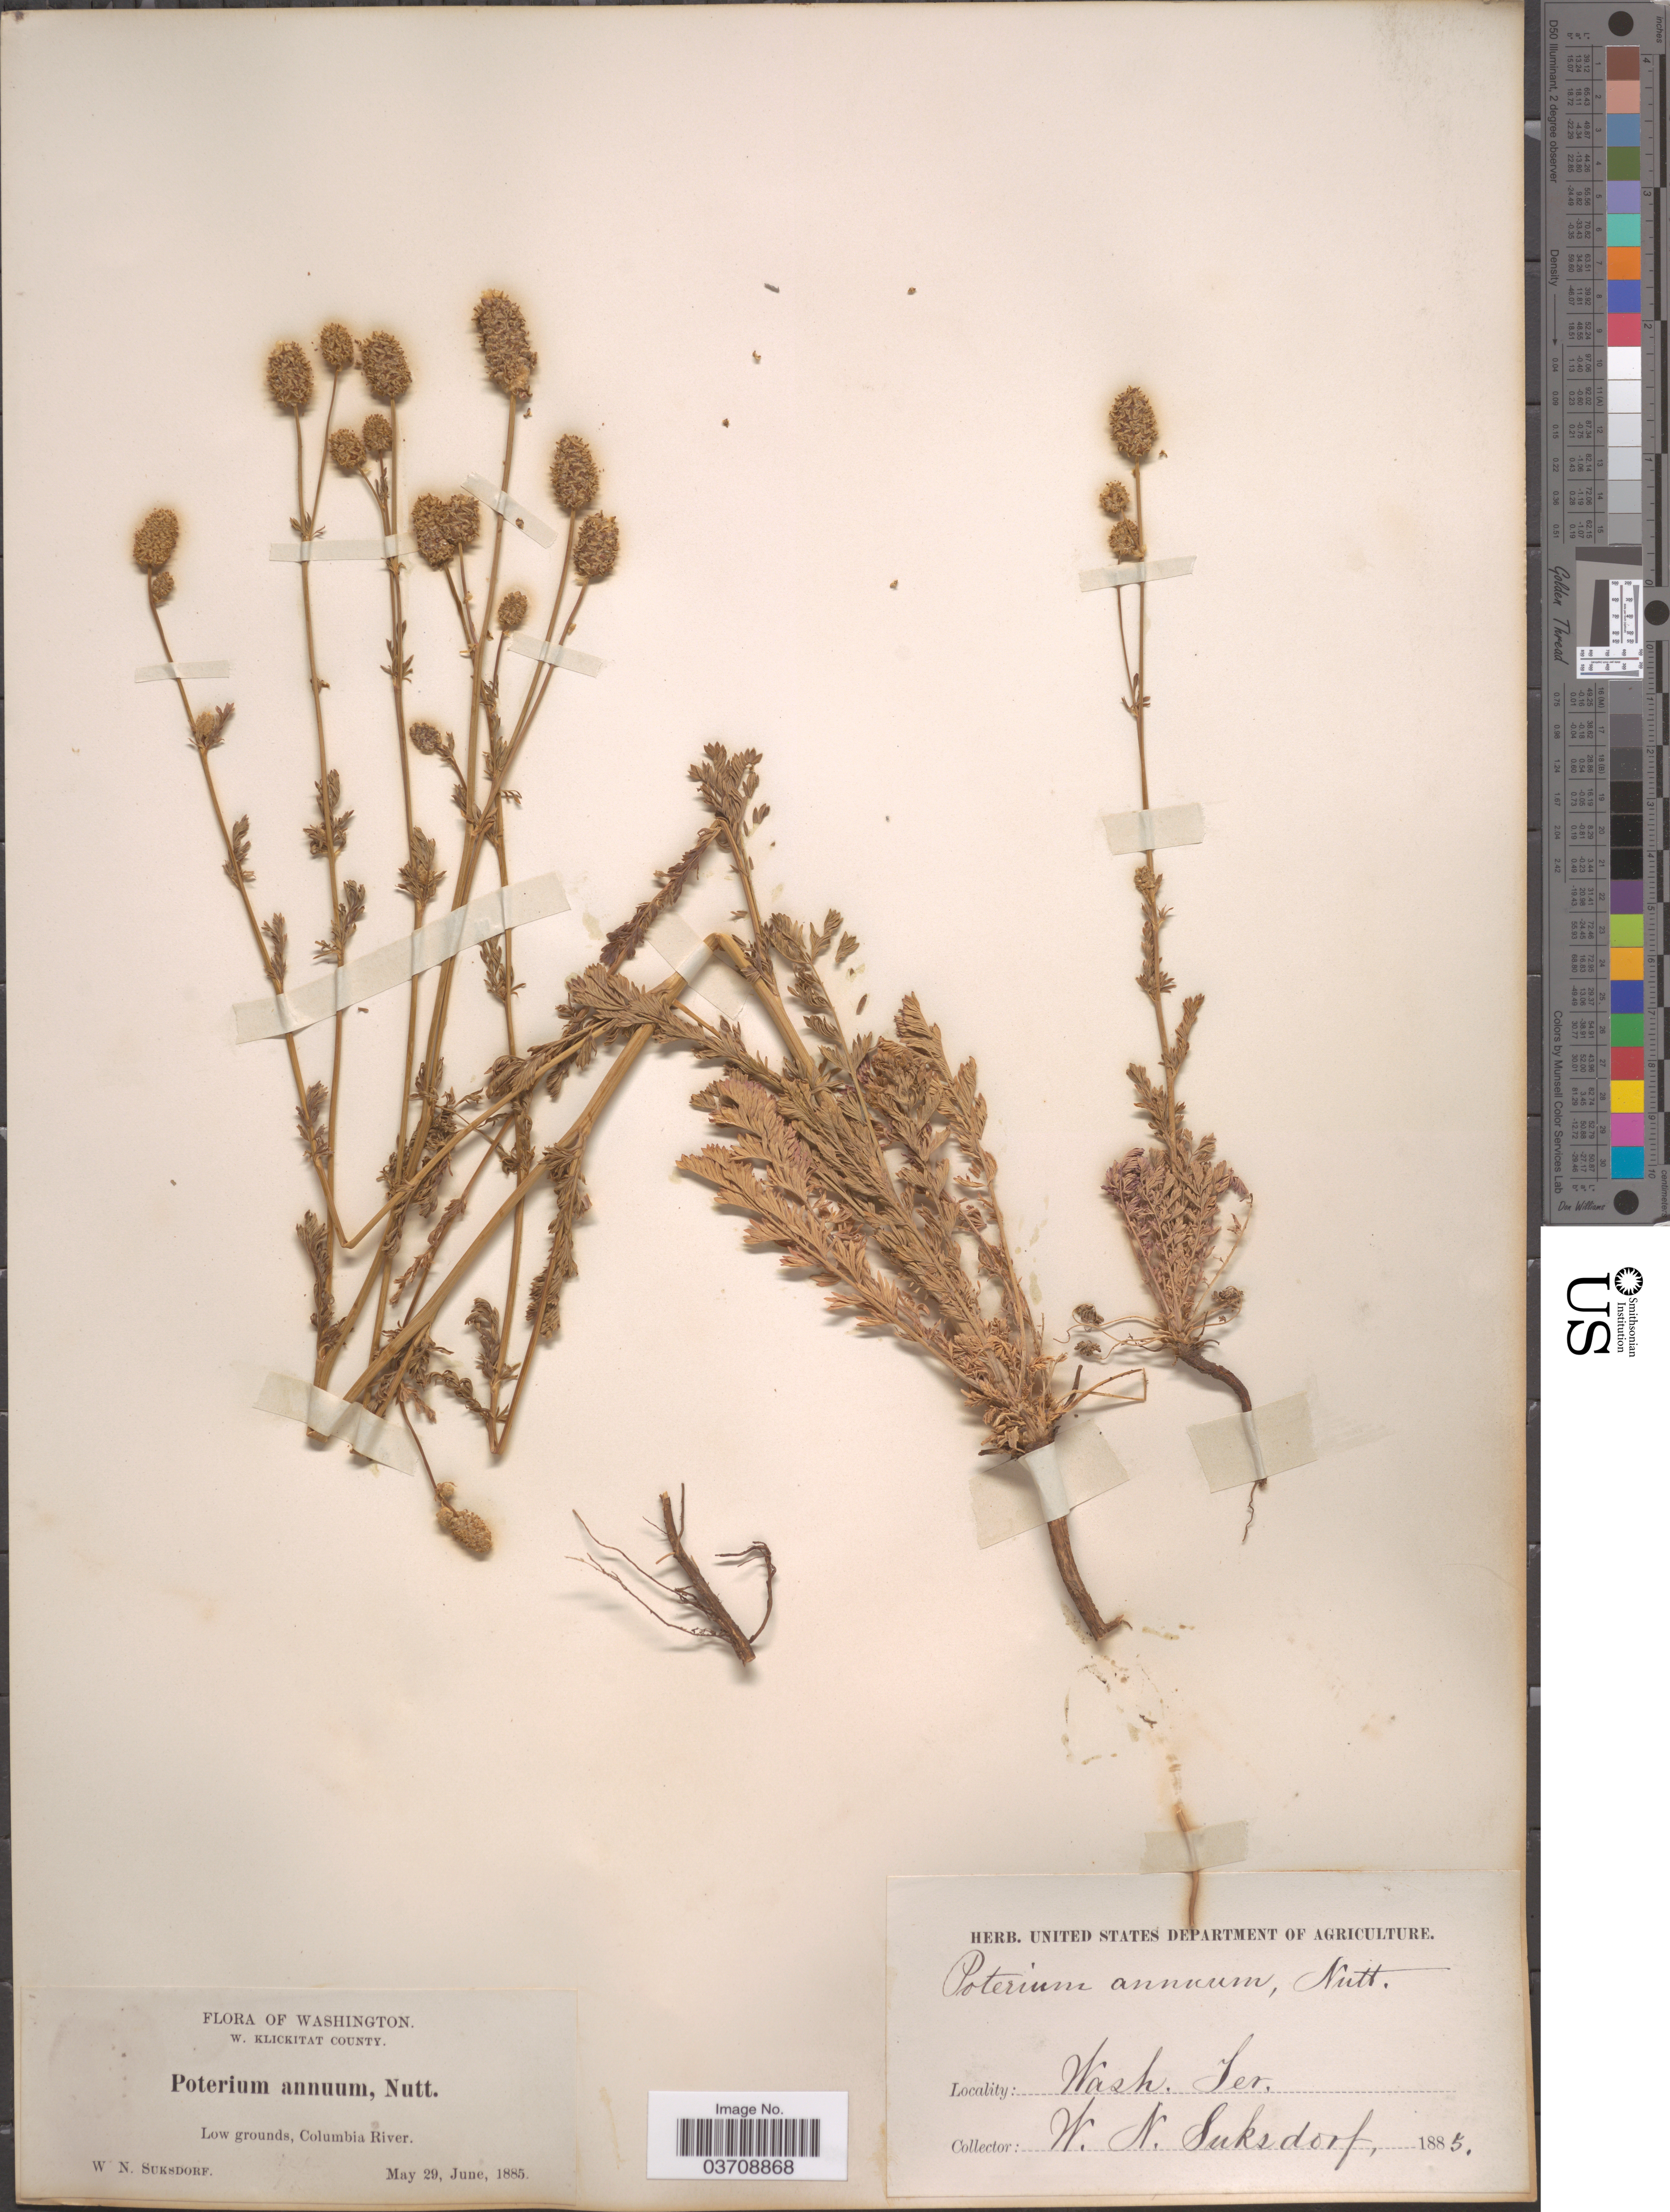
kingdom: Plantae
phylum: Tracheophyta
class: Magnoliopsida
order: Rosales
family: Rosaceae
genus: Sanguisorba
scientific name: Sanguisorba occidentalis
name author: Nutt.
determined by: Strong, Mark T., (BOT), Smithsonian Institution - National Museum of Natural History (UNITED STATES)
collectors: W. N. Suksdorf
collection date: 1885-05-29/1885-06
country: United States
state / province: Washington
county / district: Klickitat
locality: W. Klickitat County. Columbia River.